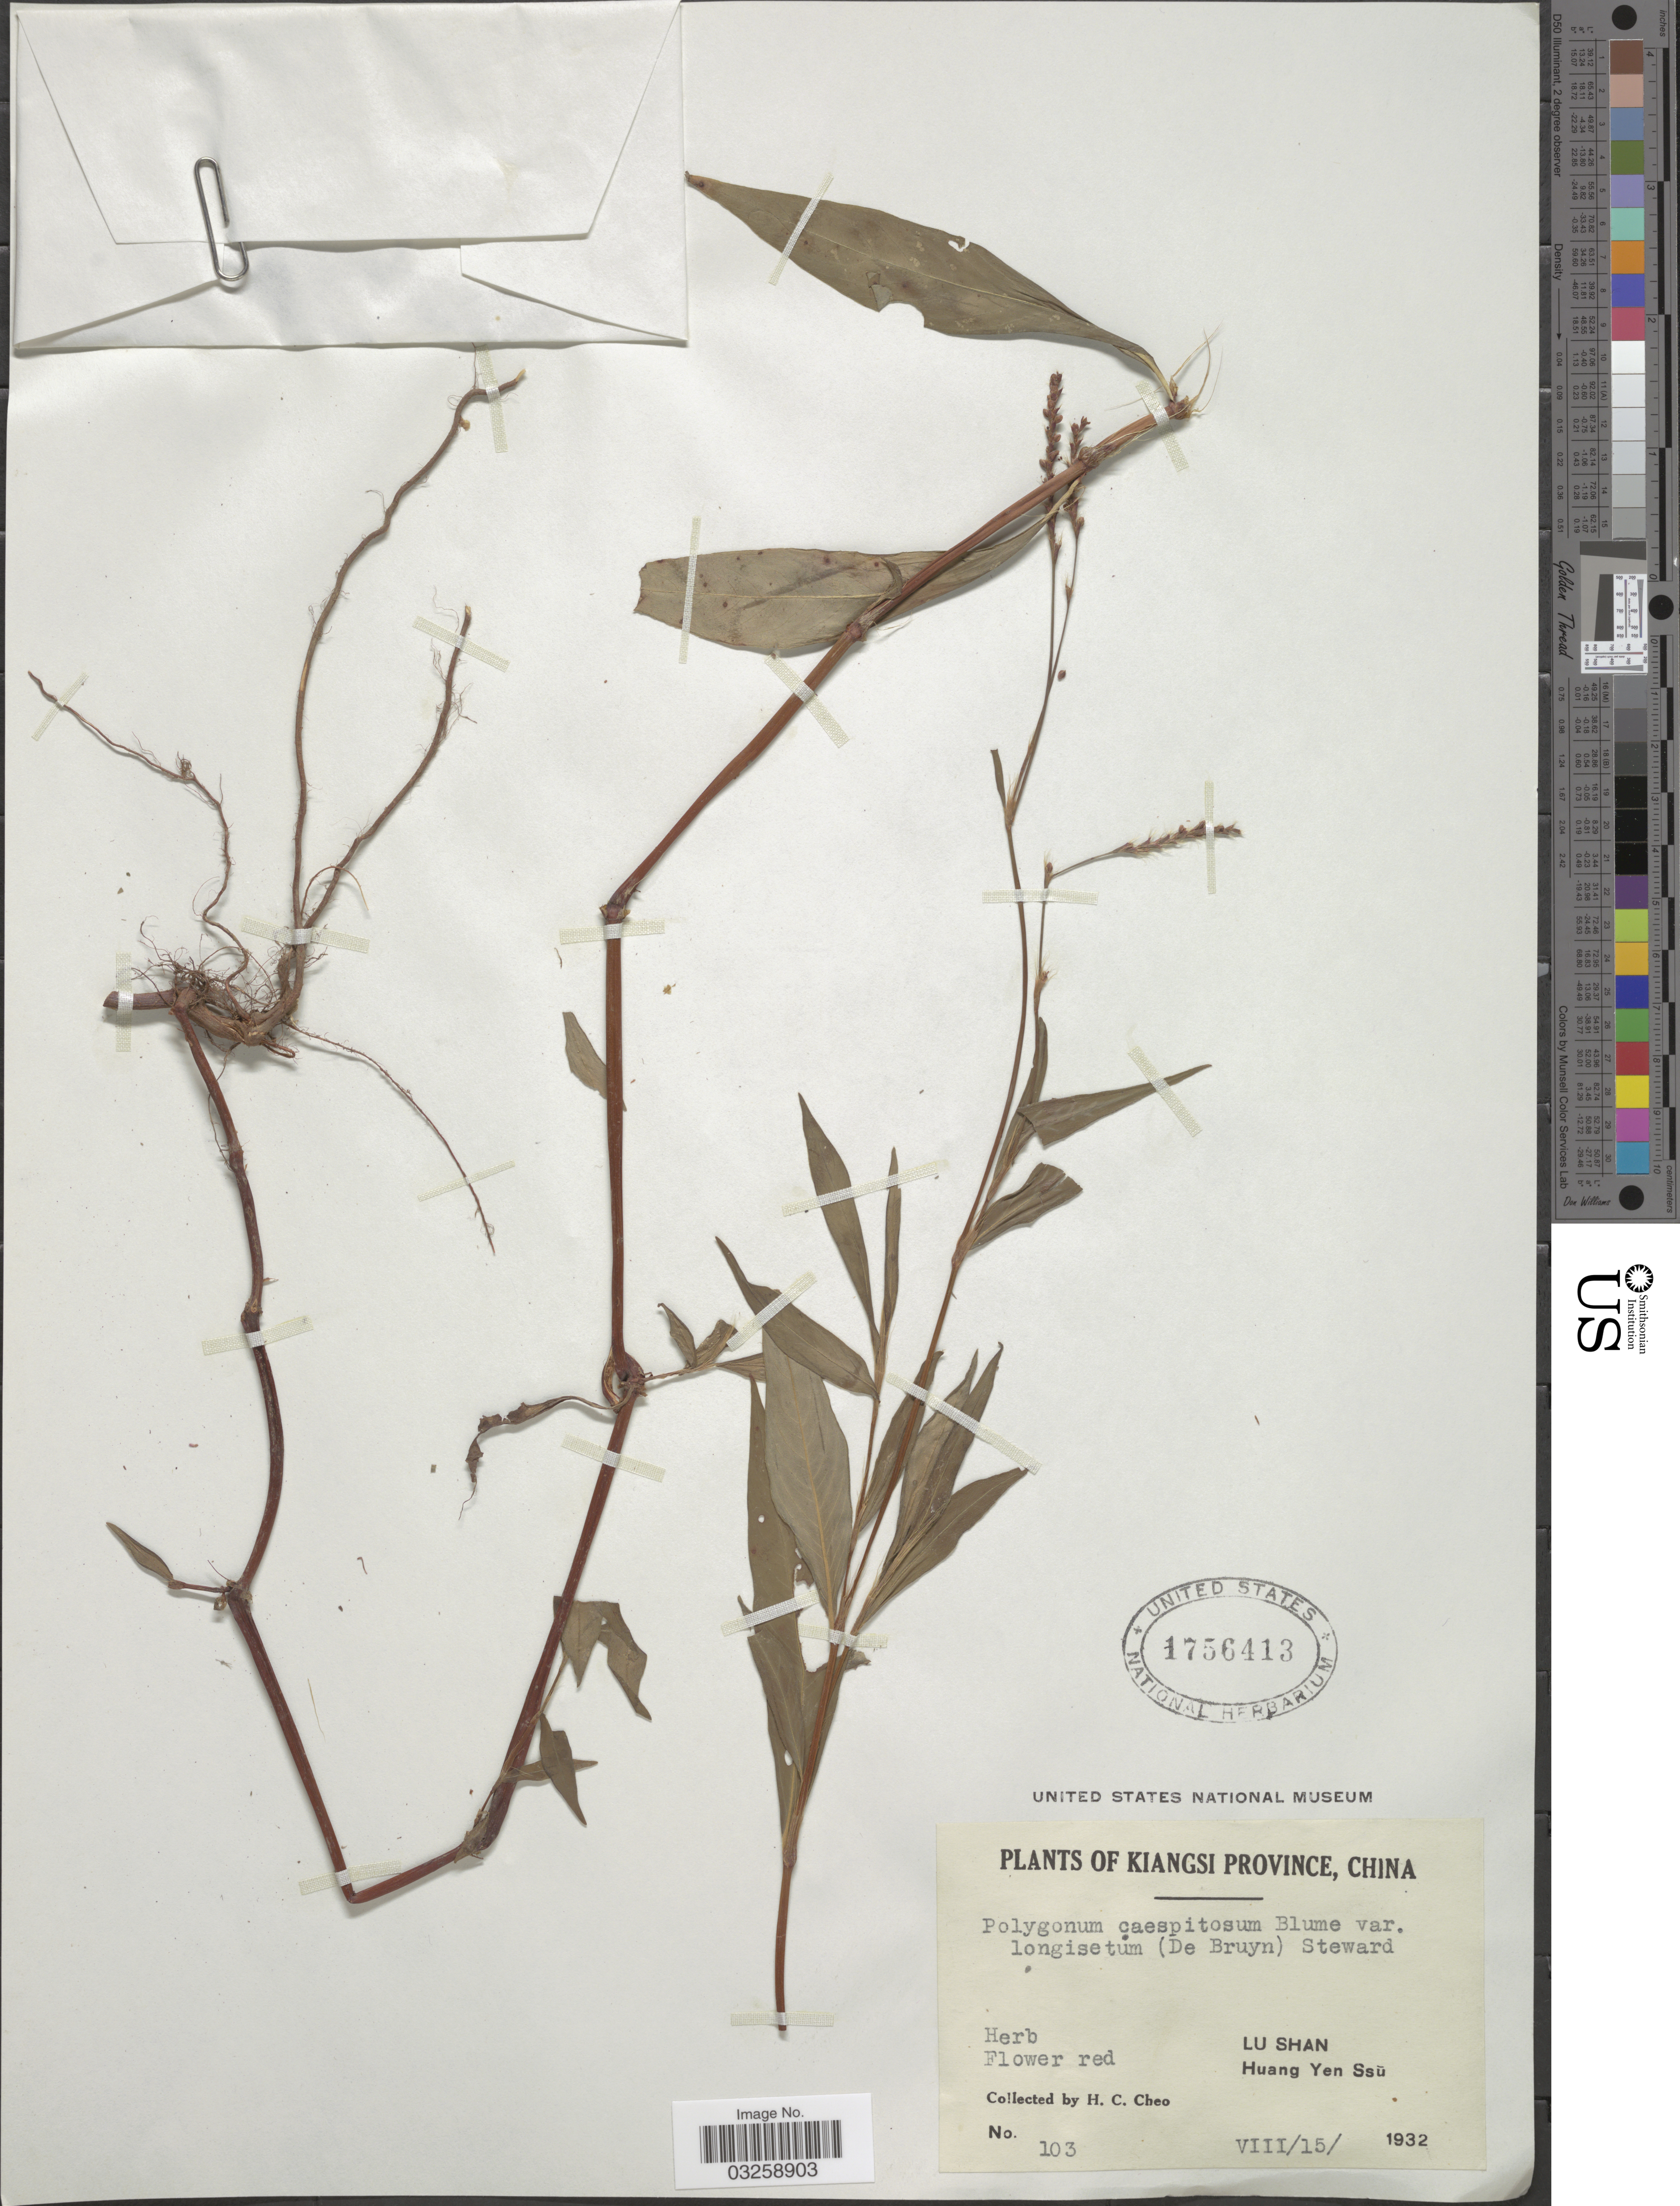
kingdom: Plantae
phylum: Tracheophyta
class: Magnoliopsida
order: Caryophyllales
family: Polygonaceae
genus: Polygonum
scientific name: Polygonum longisetum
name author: Bruijn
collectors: H. Cheo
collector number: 103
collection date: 1932-08-15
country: China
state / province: Jiangxi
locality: Kiangsi Province. Lu Shan. Huang Yen Ssü.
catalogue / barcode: US 1756413